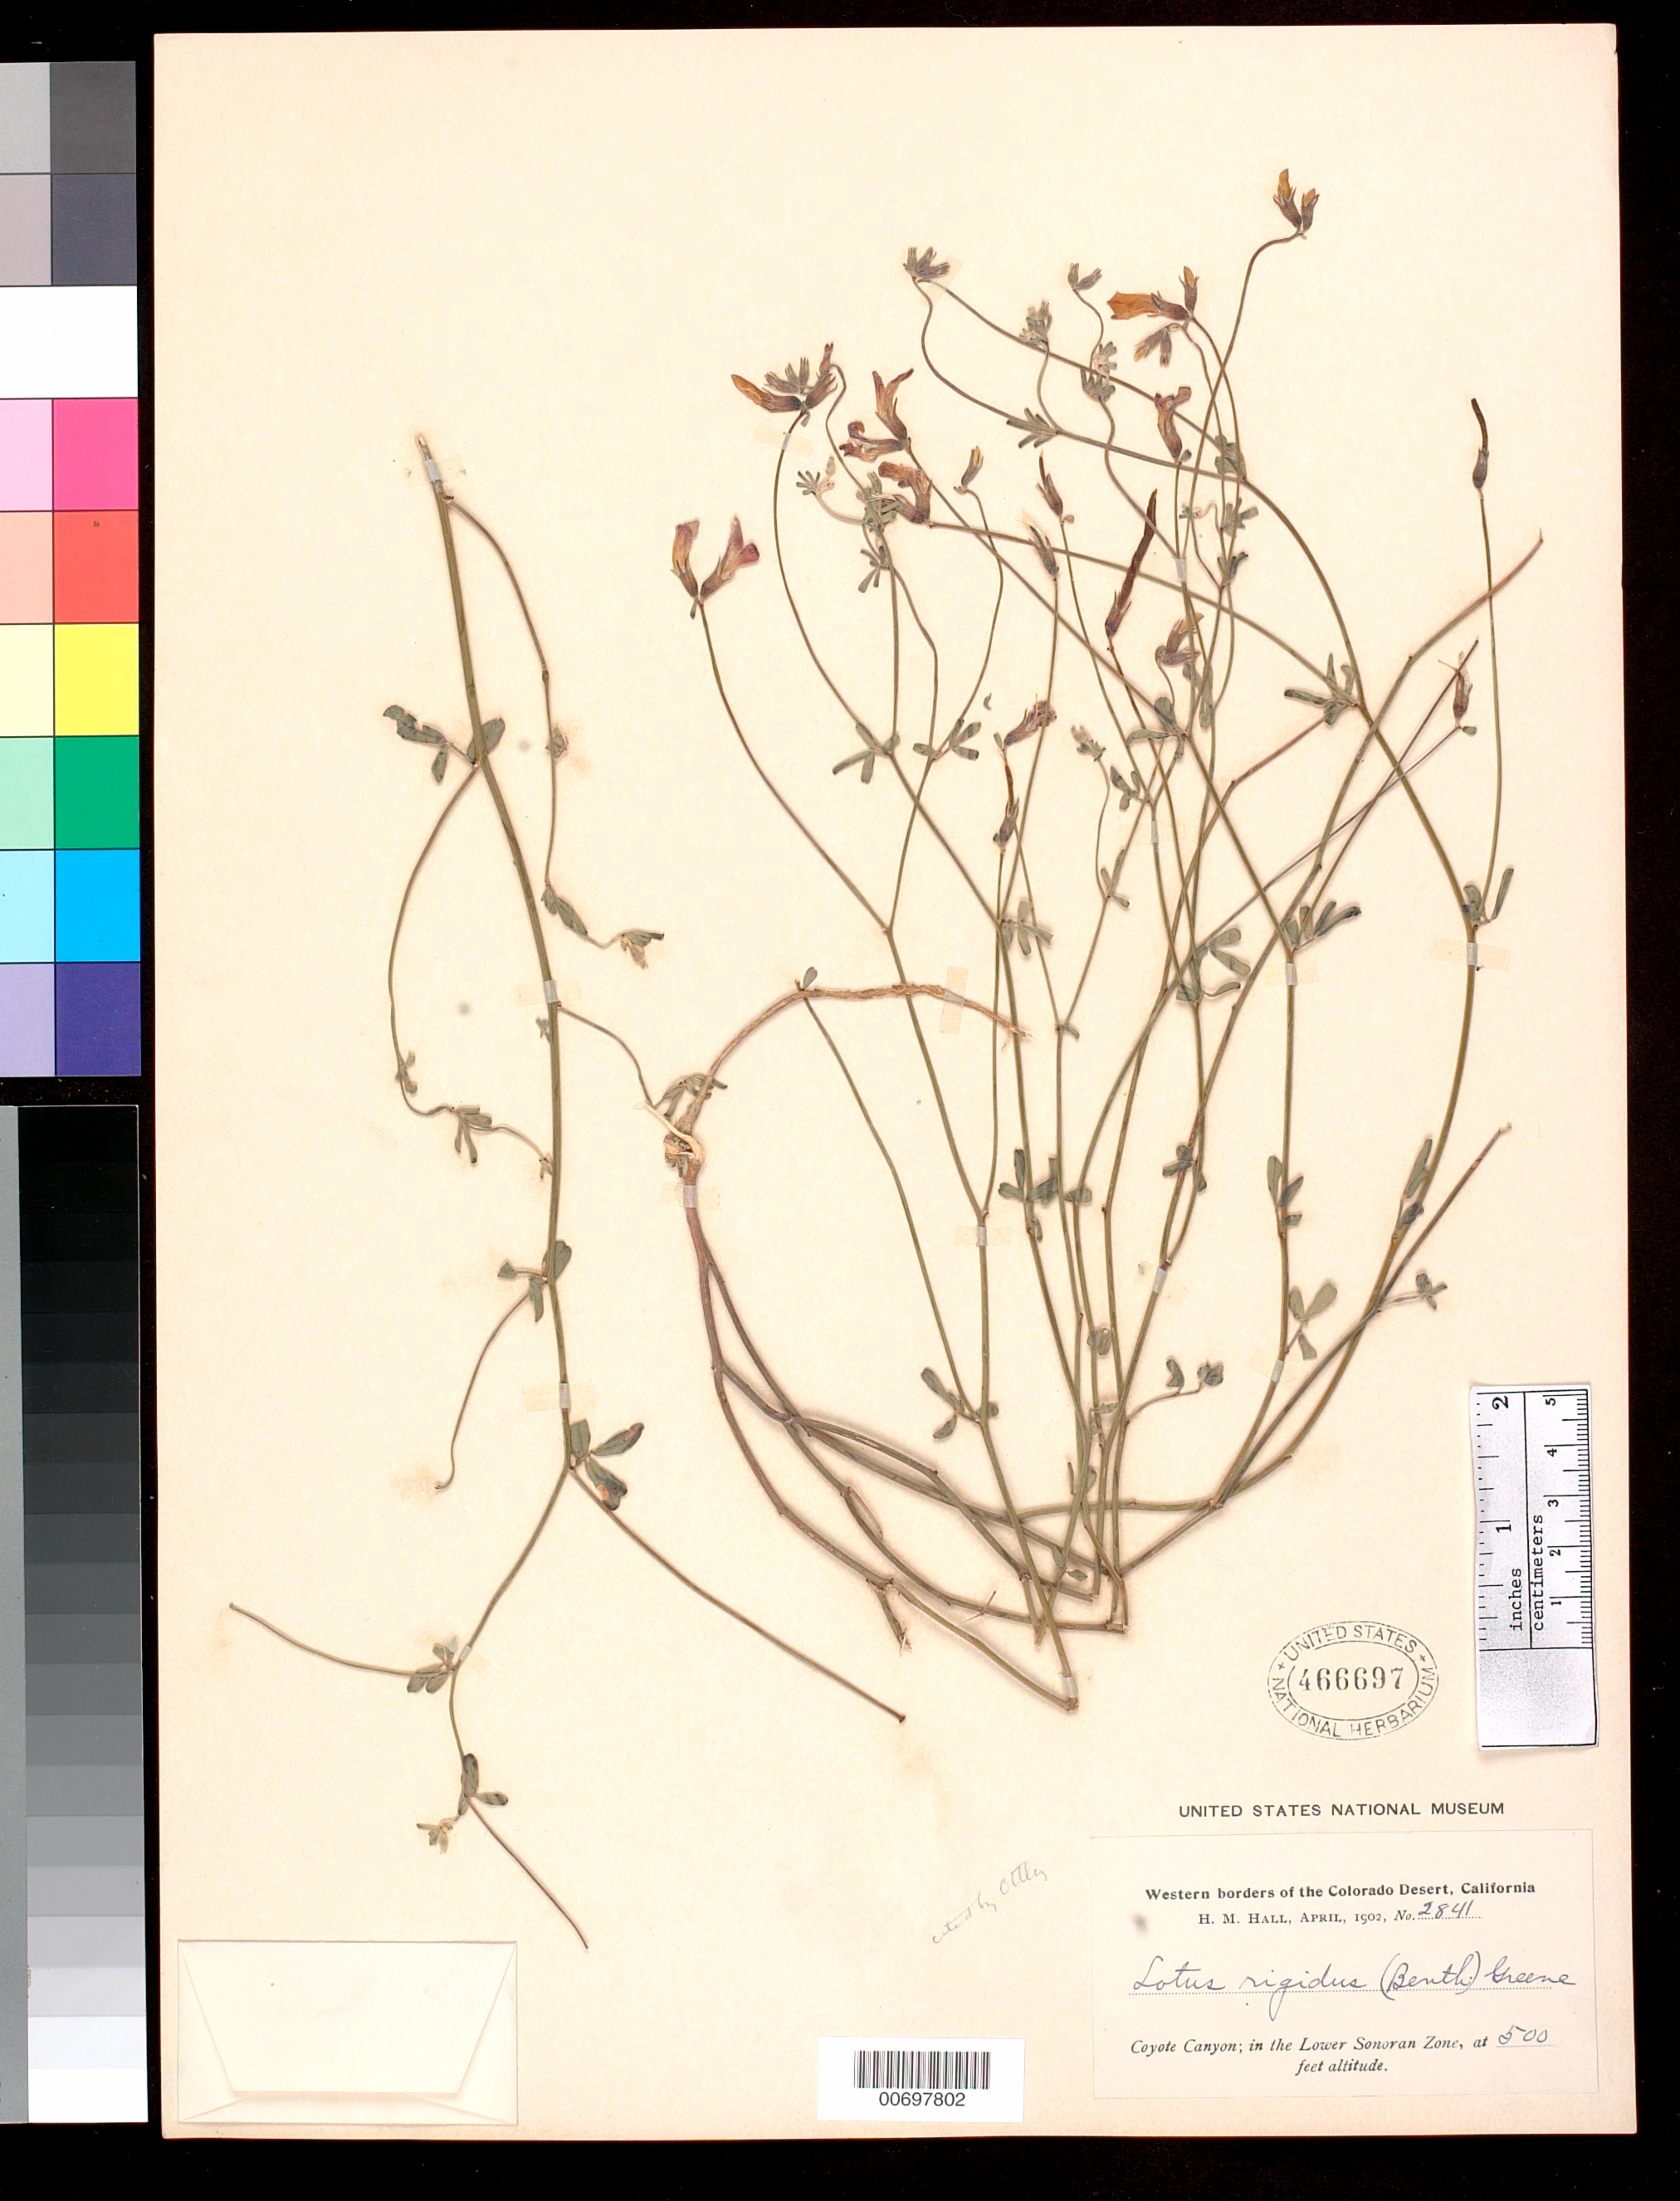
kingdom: Plantae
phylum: Tracheophyta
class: Magnoliopsida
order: Fabales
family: Fabaceae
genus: Ottleya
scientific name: Ottleya rigida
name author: (Benth.) D.D. Sokoloff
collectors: H. M. Hall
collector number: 2841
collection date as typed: Apr 1902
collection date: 1902-04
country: United States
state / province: California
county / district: Riverside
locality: Coyote Canyon, Western borders of the Colorado Desert.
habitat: Lower Sonoran Zone.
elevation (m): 152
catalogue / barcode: US 466697